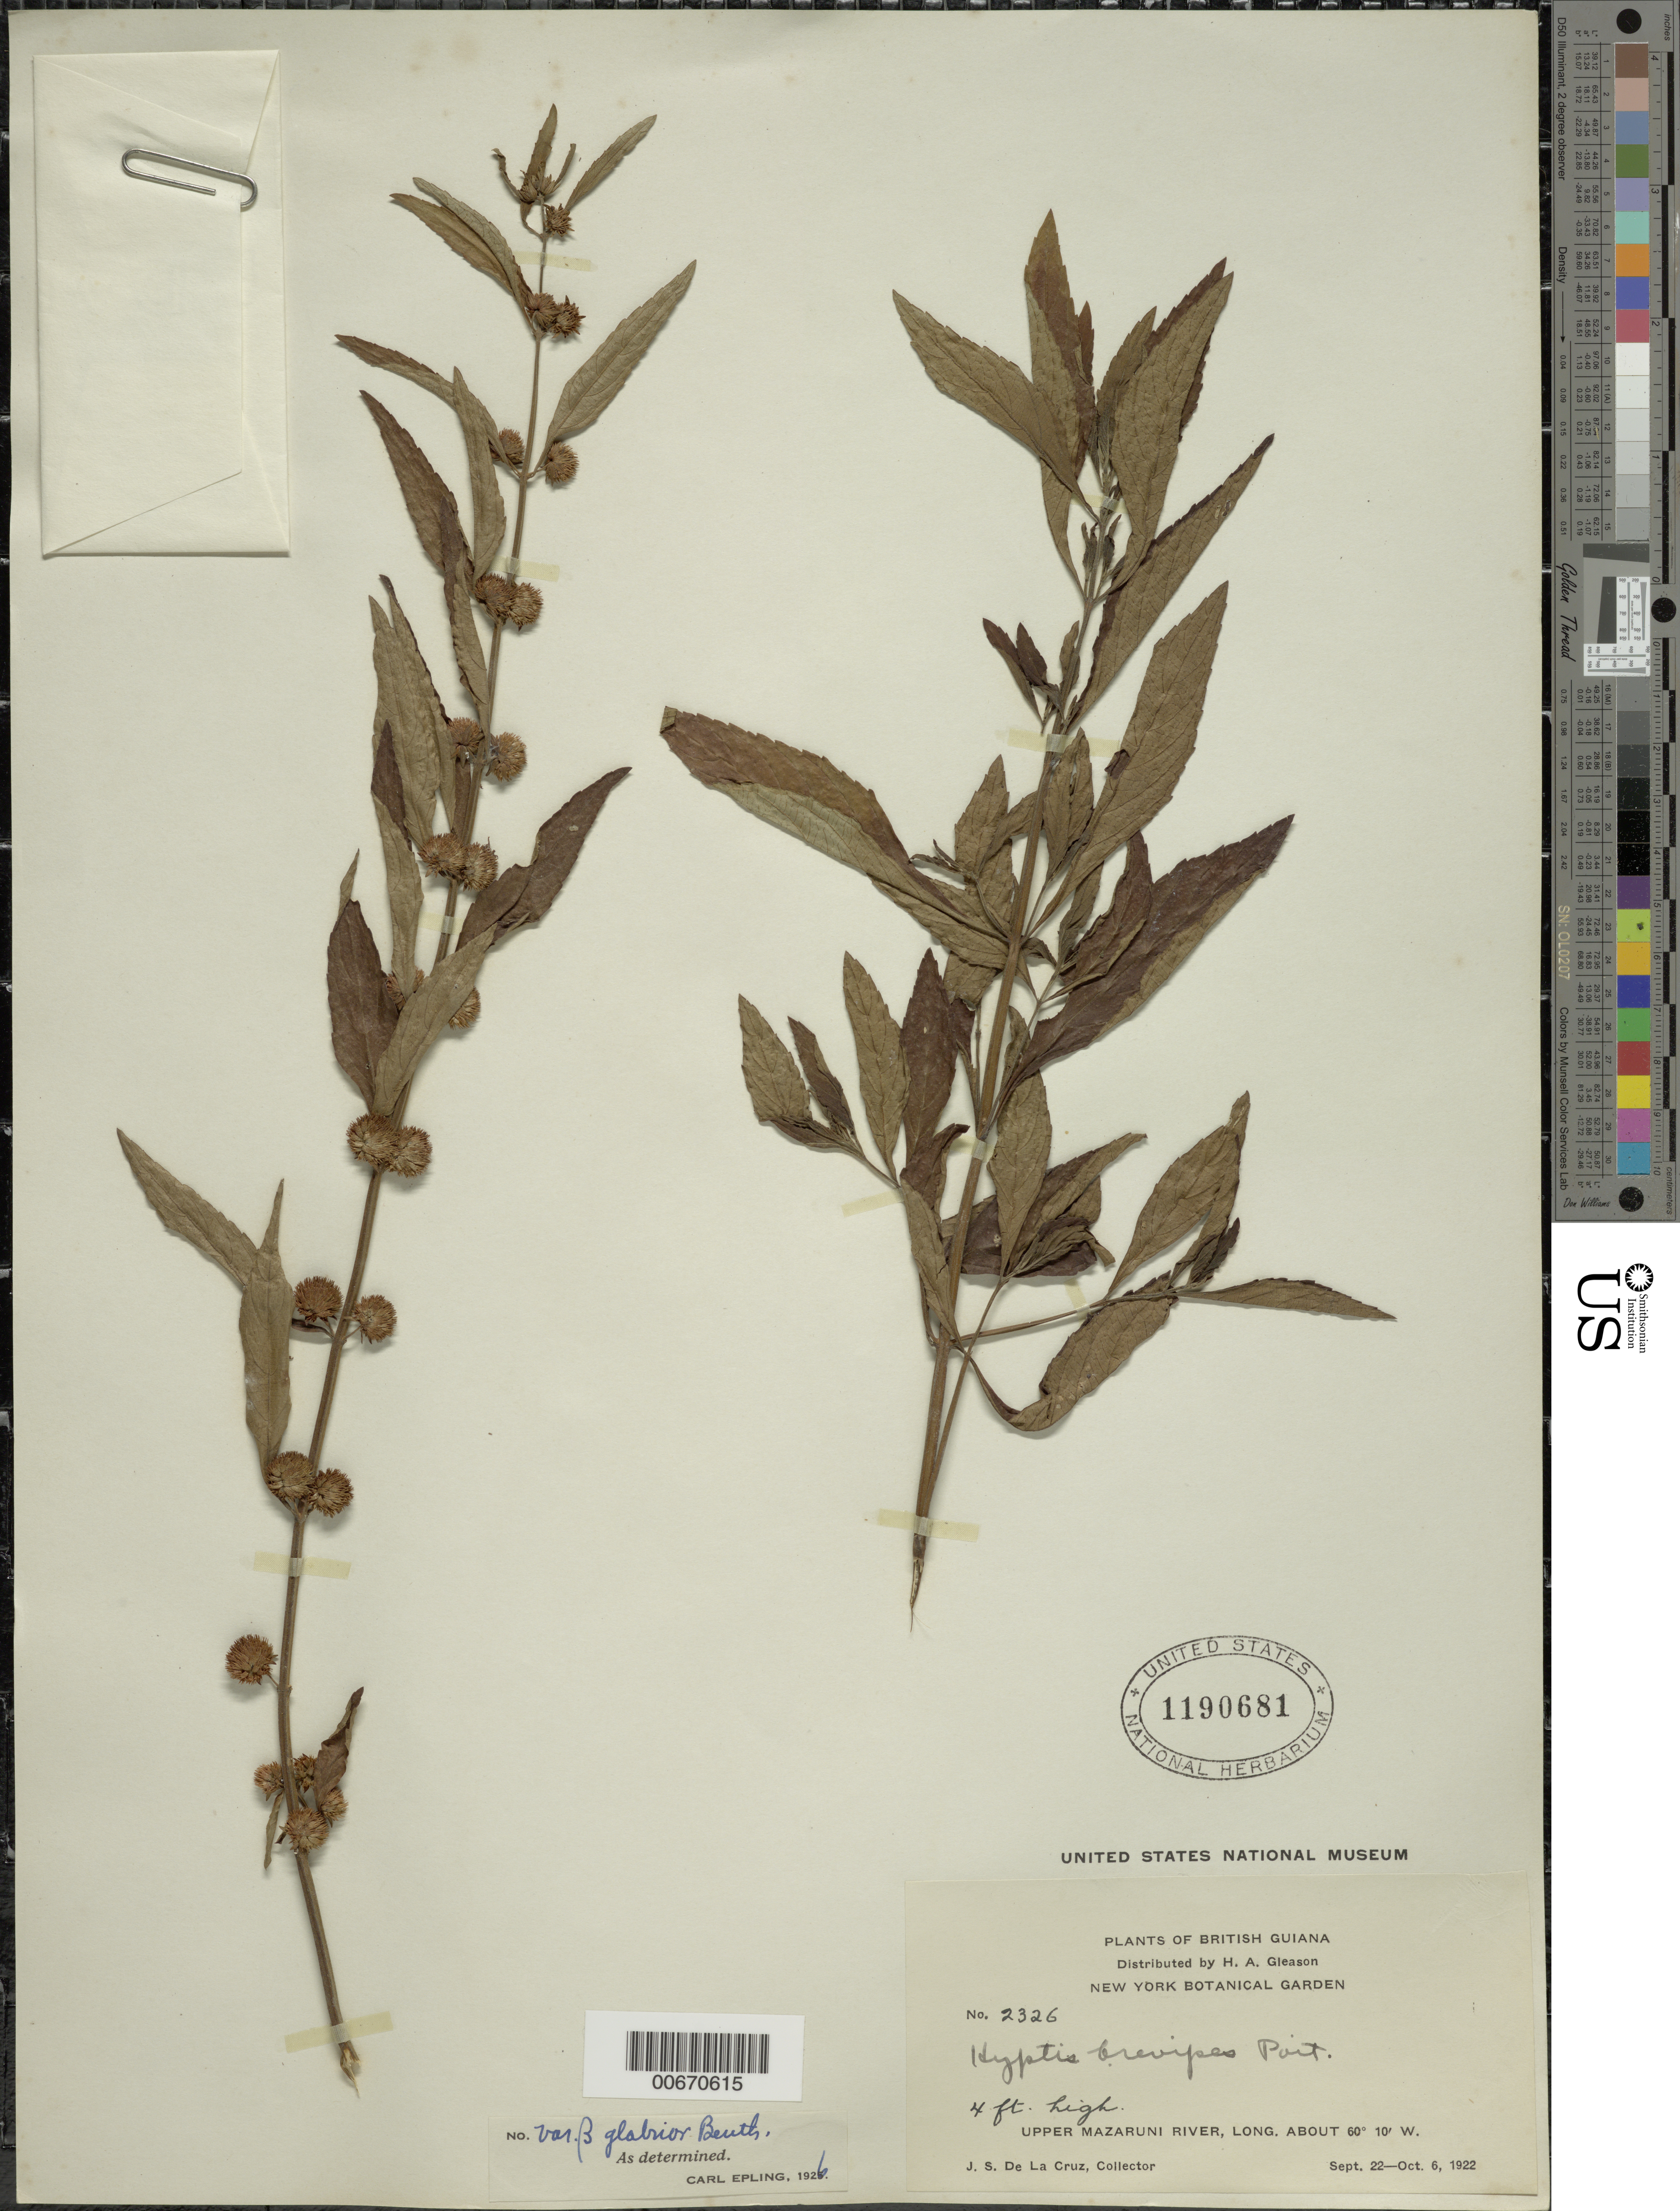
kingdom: Plantae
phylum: Tracheophyta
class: Magnoliopsida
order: Lamiales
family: Lamiaceae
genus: Hyptis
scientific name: Hyptis brevipes var. glabrior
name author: Benth.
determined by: Epling, C. C.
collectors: J. S. de la Cruz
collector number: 2326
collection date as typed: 22-Sep-22 to 6-Oct-22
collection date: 1922-09-22/1922-10-06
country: Guyana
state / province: Cuyuni-Mazaruni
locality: Upper Mazaruni R.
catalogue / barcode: US 1190681